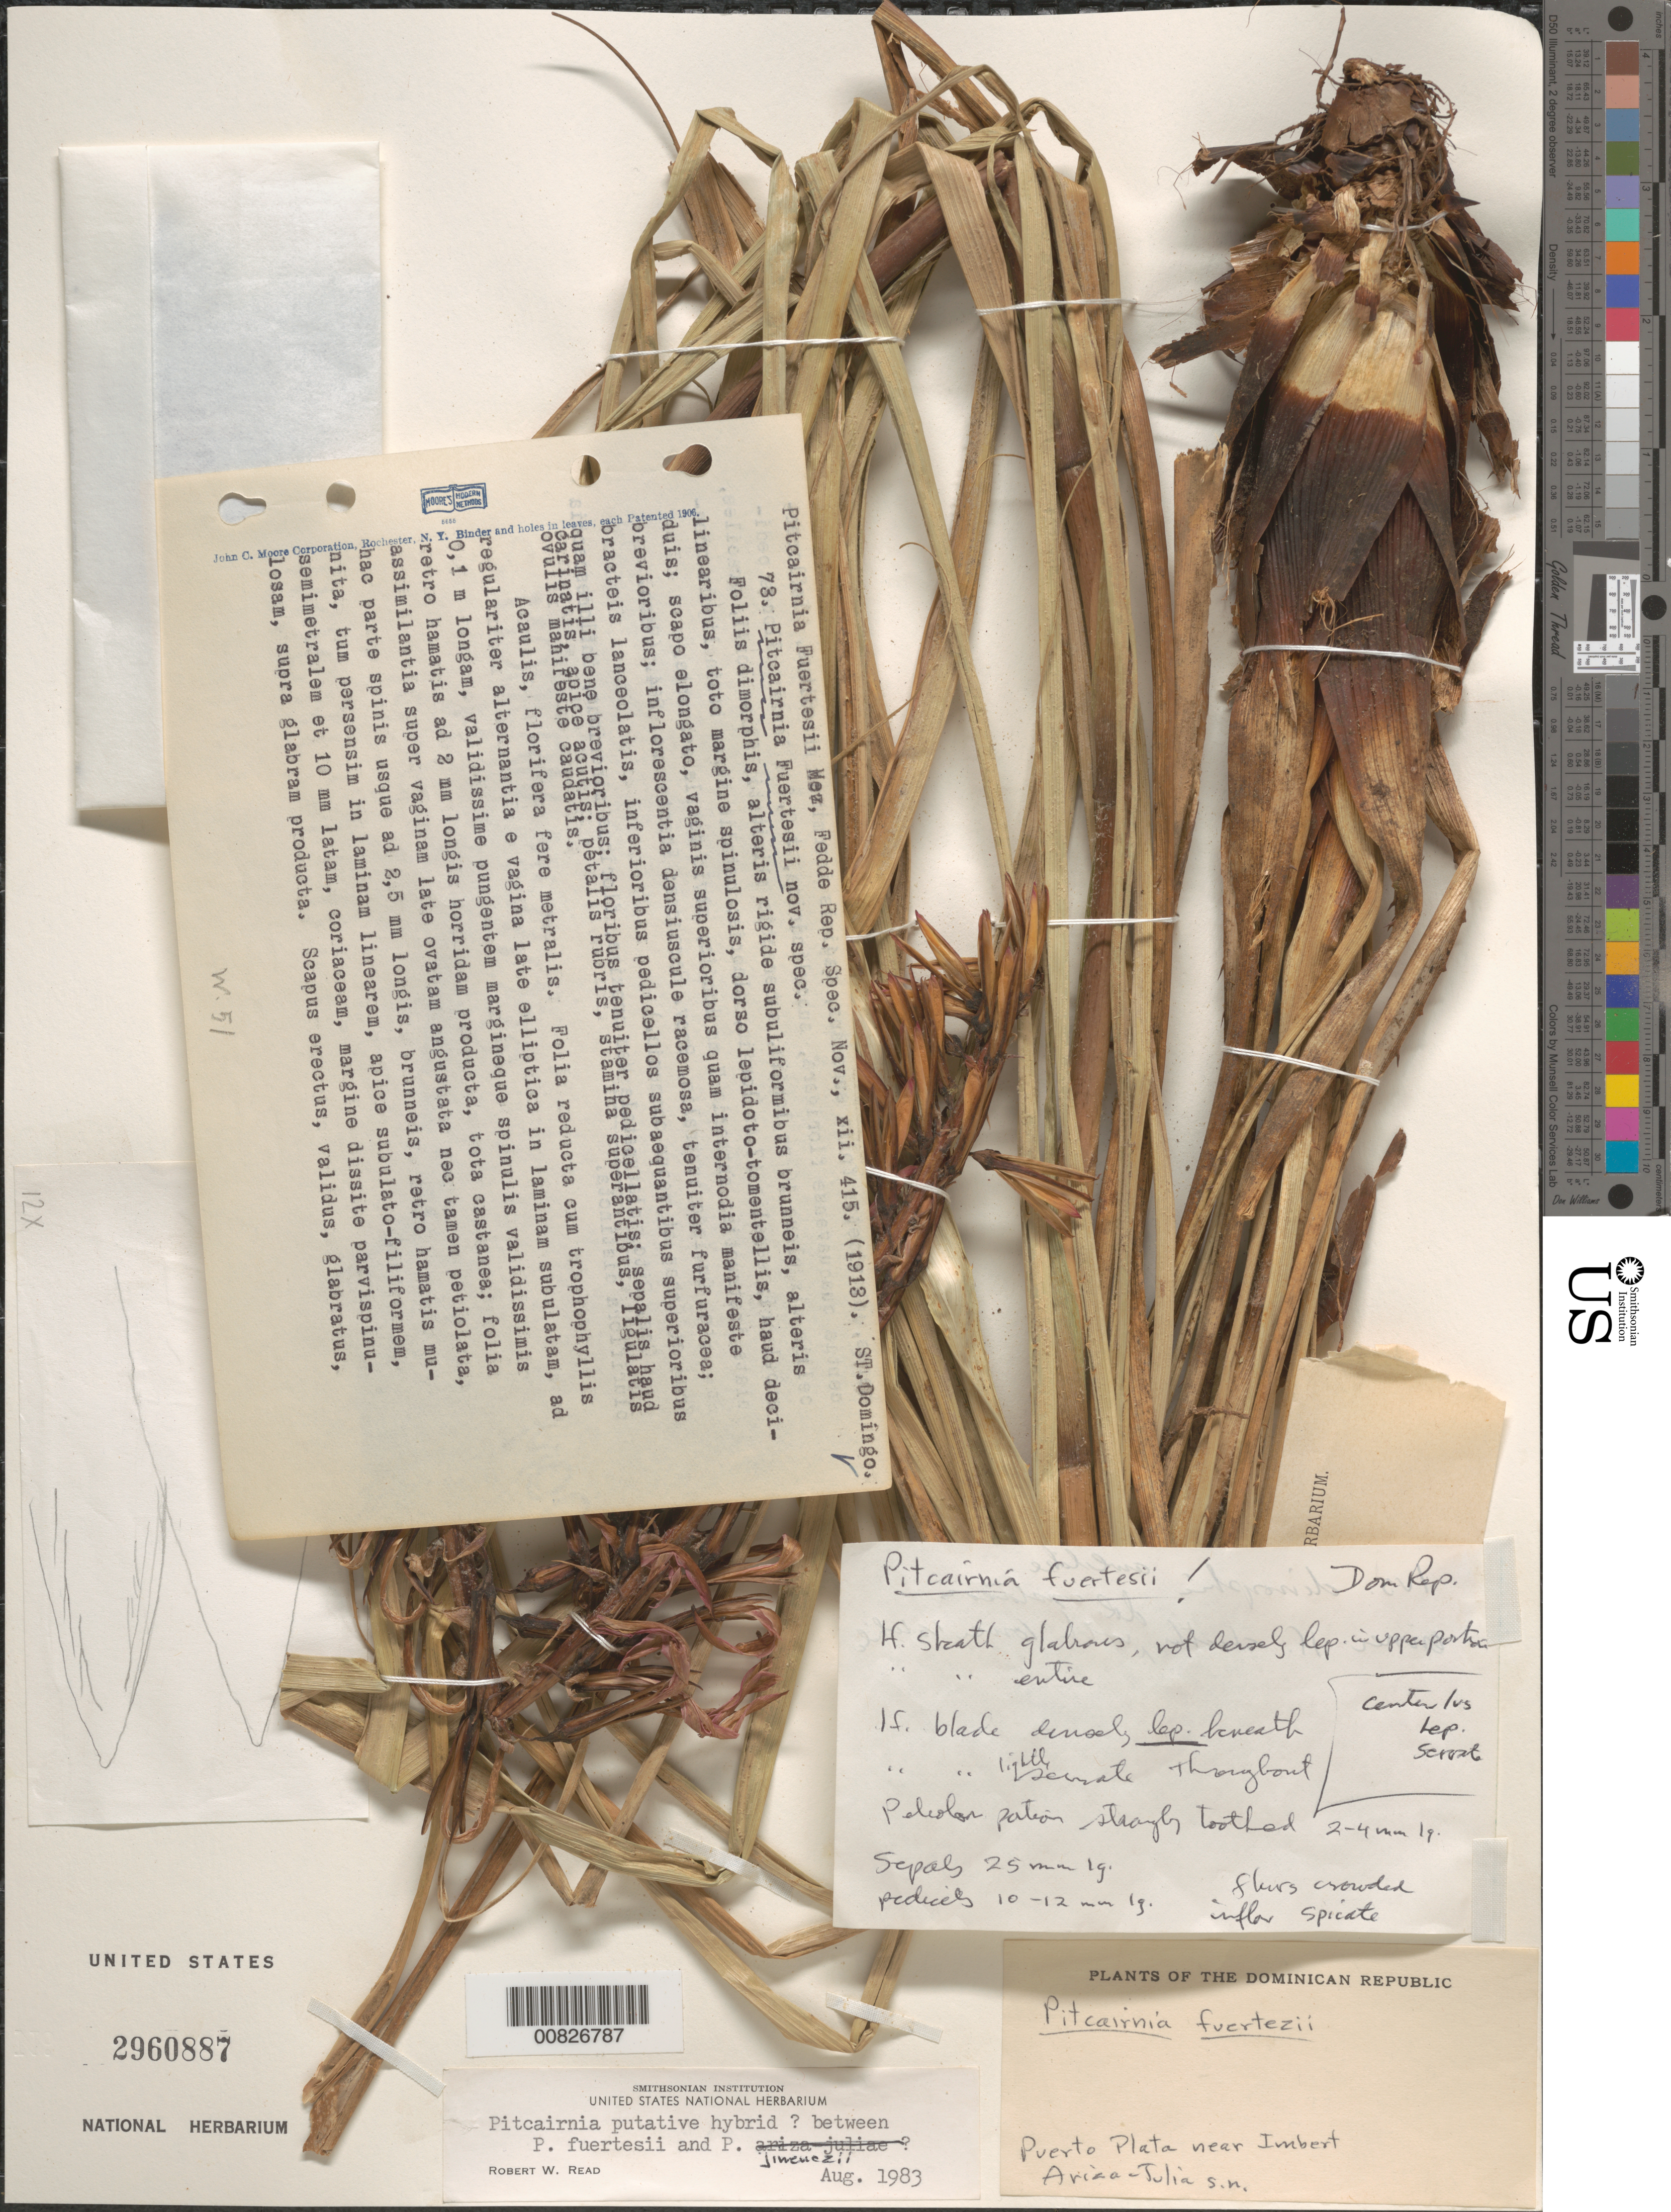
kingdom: Plantae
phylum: Tracheophyta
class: Liliopsida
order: Poales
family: Bromeliaceae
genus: Pitcairnia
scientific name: Pitcairnia fuertesii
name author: Mez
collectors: L. Ariza-Julia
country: Dominican Republic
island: Hispaniola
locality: Puerto Plata near Imbert.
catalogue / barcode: US 2960887